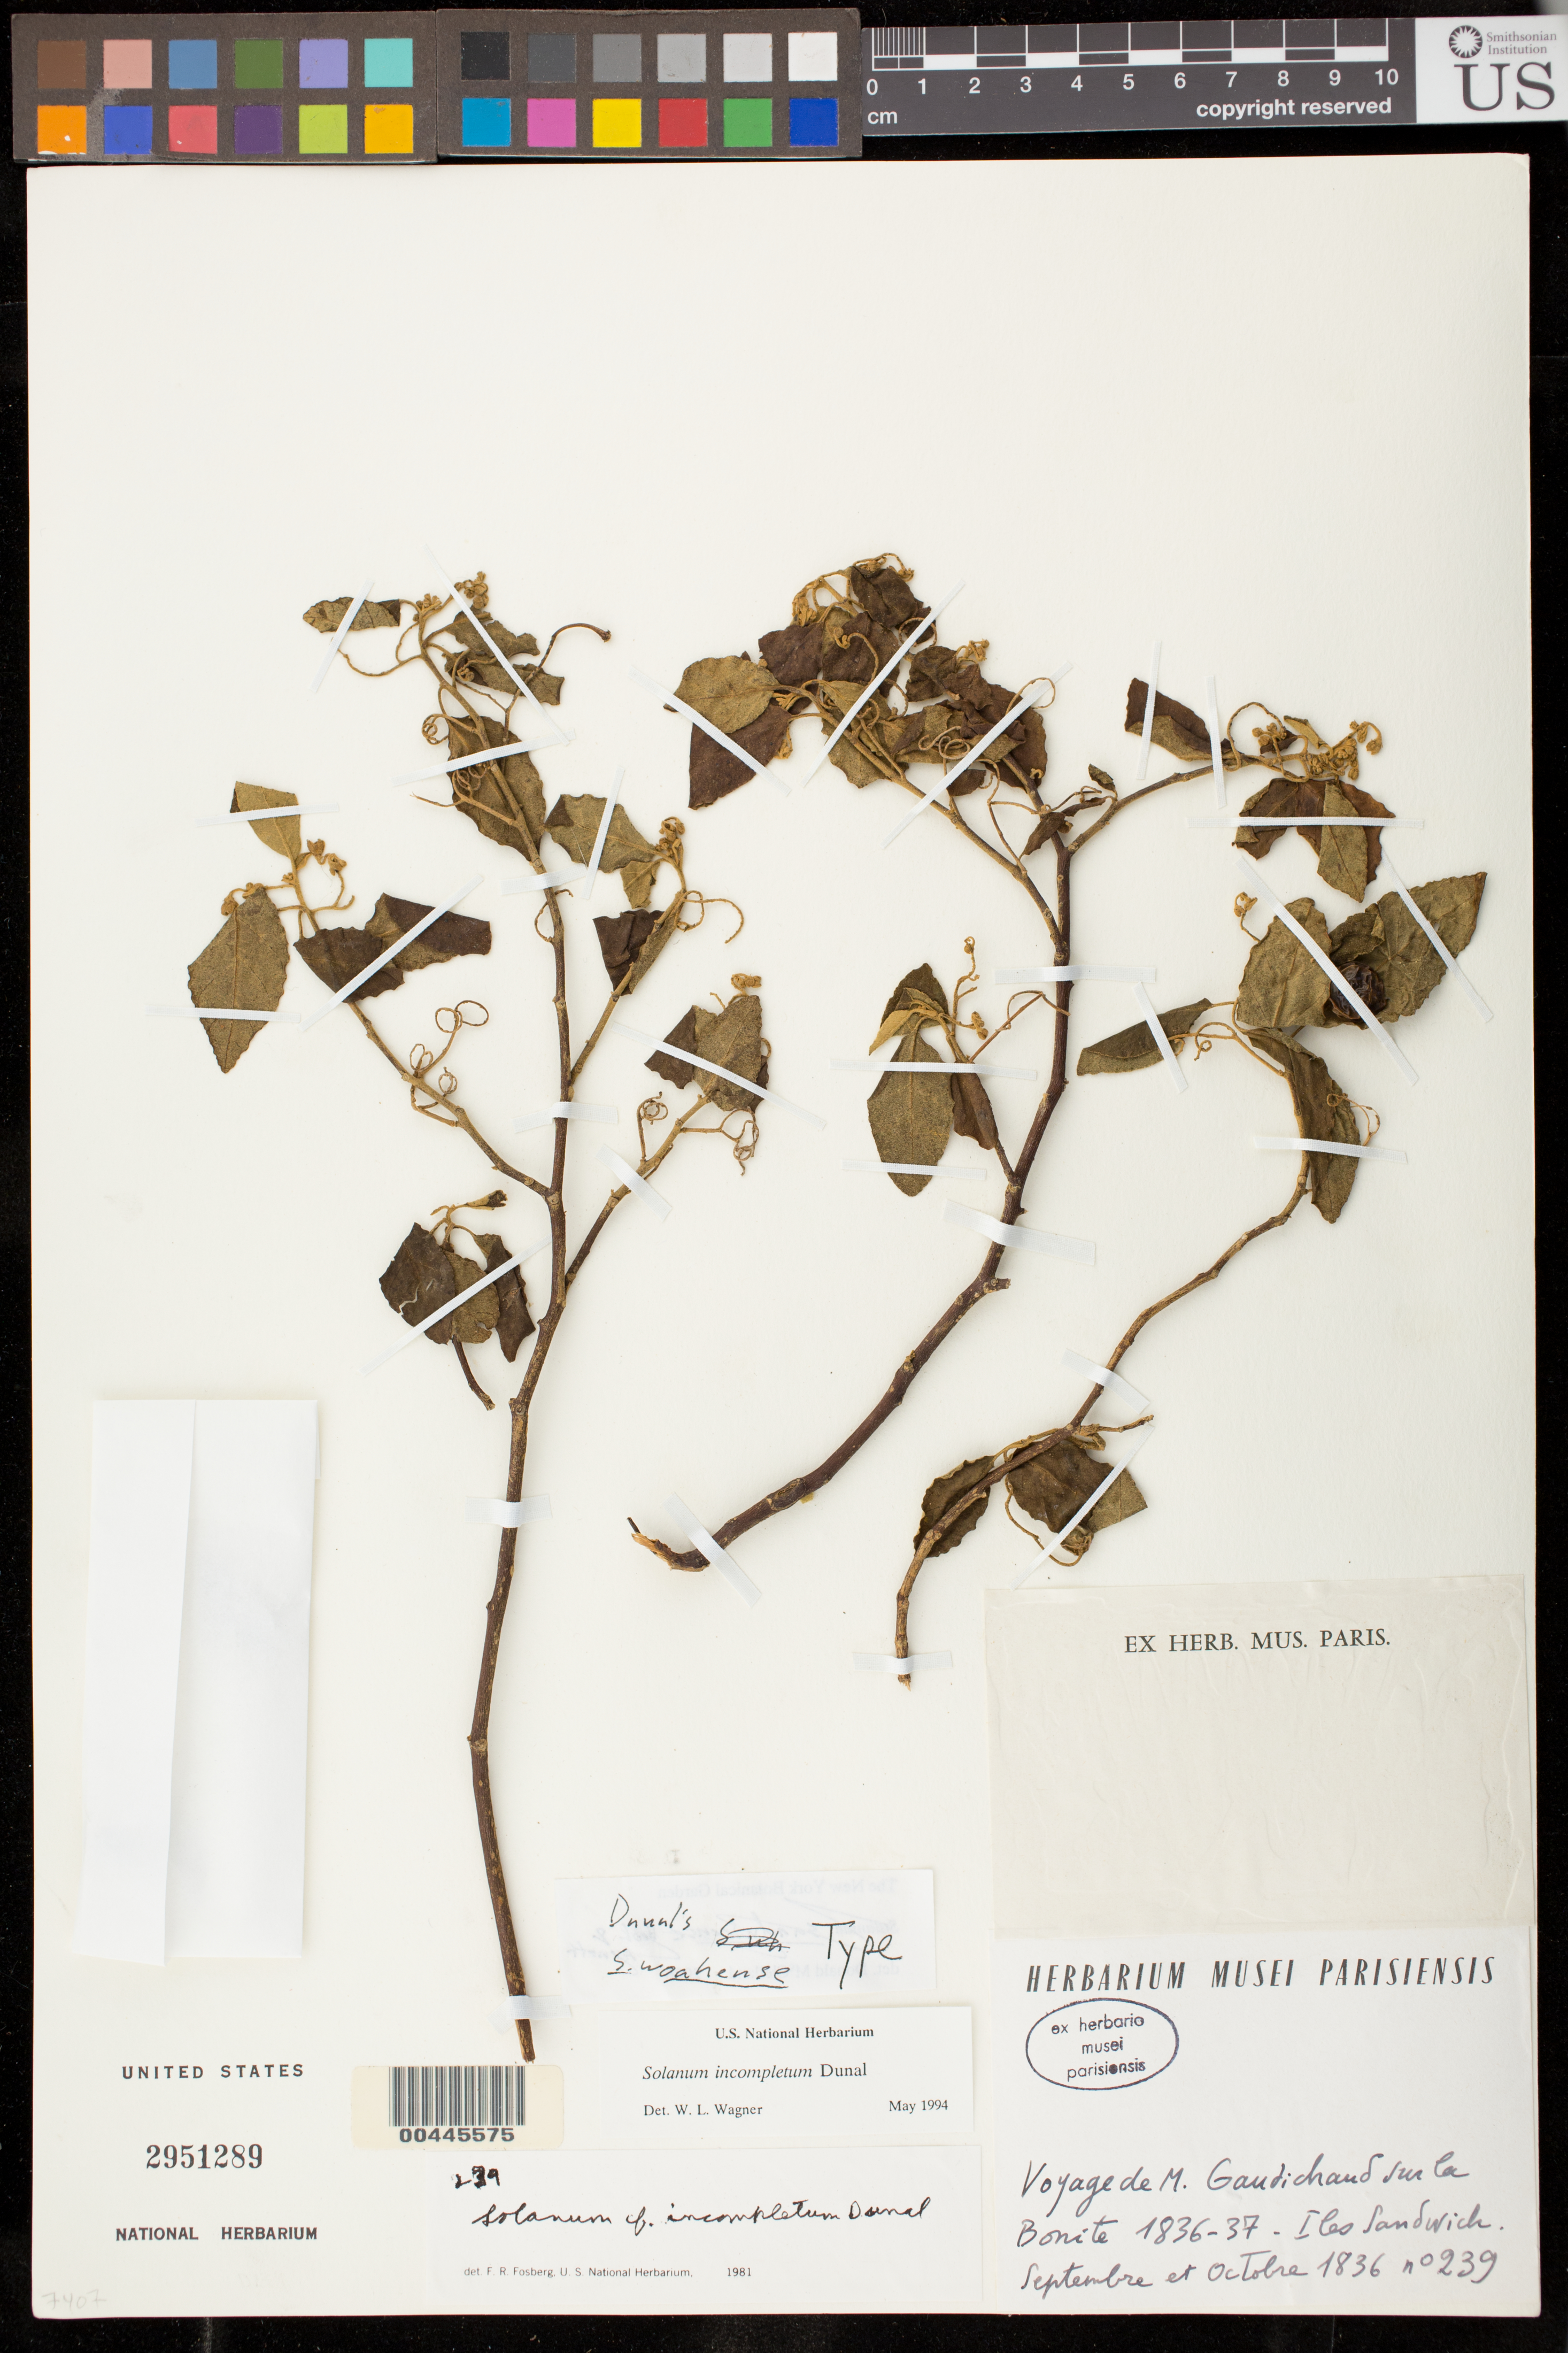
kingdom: Plantae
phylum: Tracheophyta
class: Magnoliopsida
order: Solanales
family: Solanaceae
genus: Solanum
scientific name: Solanum woahense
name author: Dunal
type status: Possible Type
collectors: C. Gaudichaud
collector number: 239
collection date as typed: Sep 1936 to Oct 1936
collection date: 1936-09,1936-10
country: United States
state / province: Hawaii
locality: Iles Sandwich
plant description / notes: Protologue does not explicitly cite type, only "v. s. in h. DC." but this appears to be a duplicate of a specimen identified as a "syntype" in the DC herbarium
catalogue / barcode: US 2951289